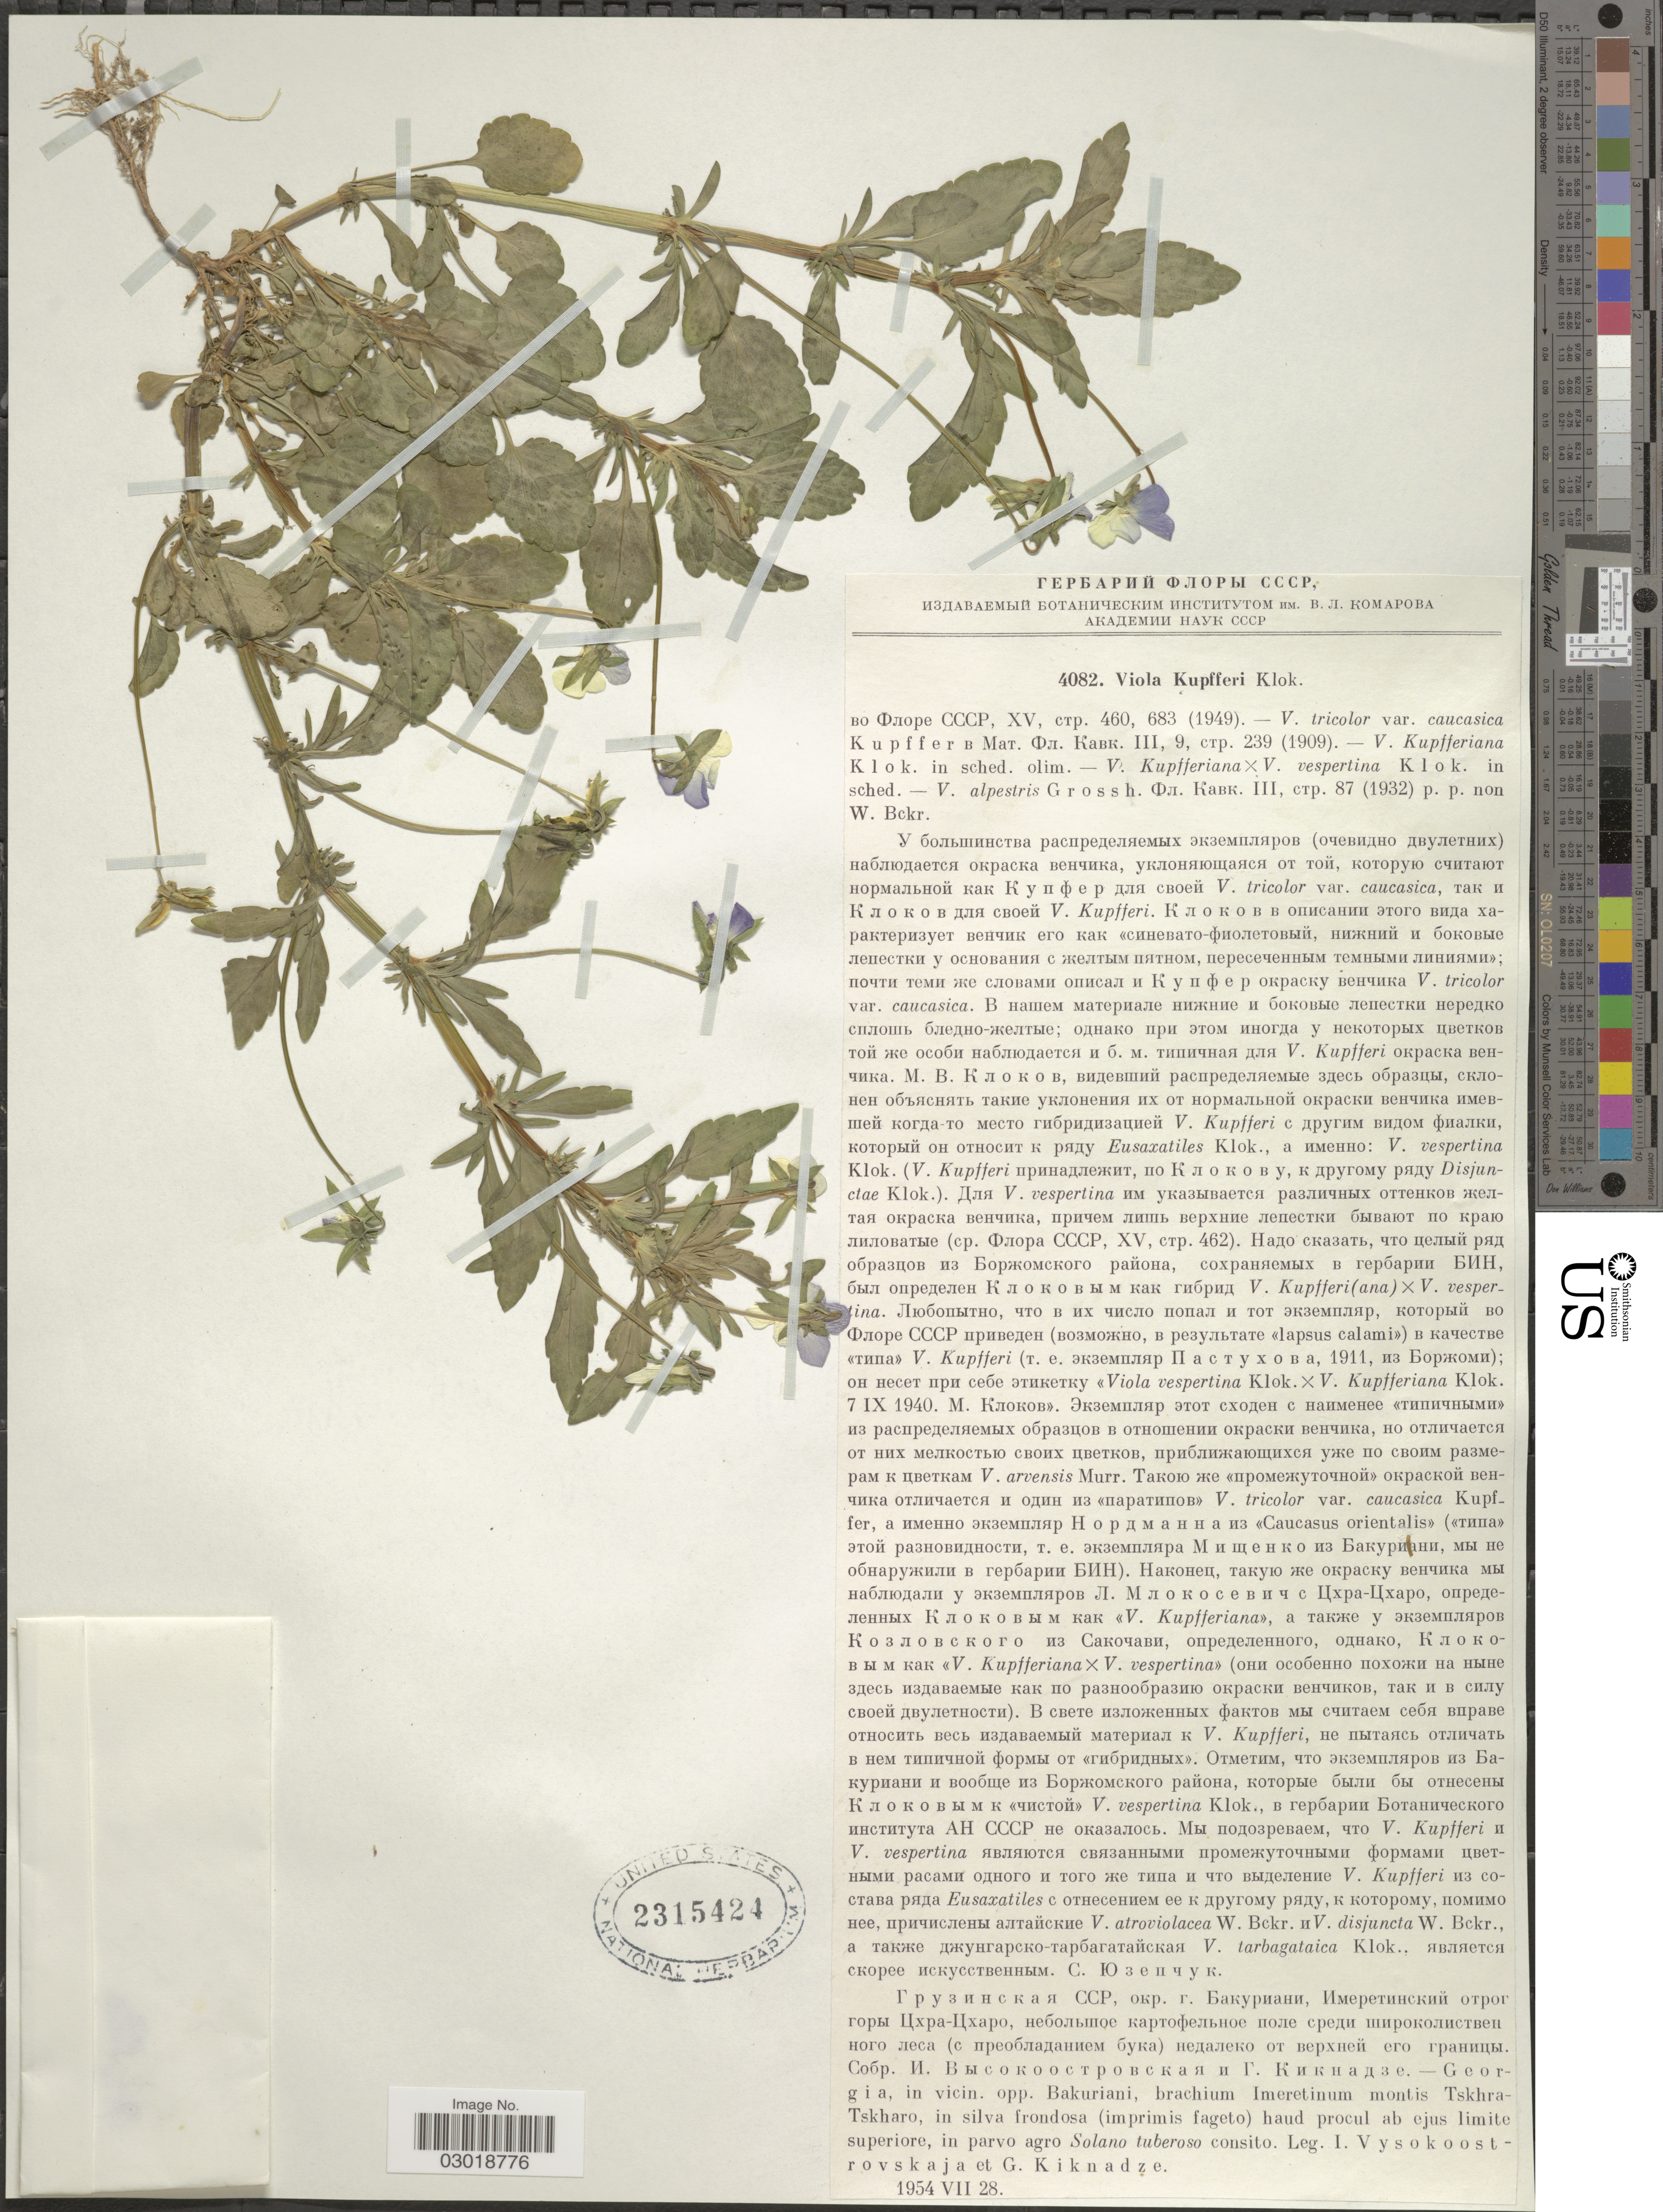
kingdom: Plantae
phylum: Tracheophyta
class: Magnoliopsida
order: Malpighiales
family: Violaceae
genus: Viola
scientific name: Viola kupfferi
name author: Klokov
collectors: I. Vysokoostrovskaja & G. Kiknadze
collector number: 4082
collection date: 1954-07-28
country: Georgia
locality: Georgia, in vicin. opp. Bakuriani, brachium Imeretinum montis Tskhra-Tskharo, in silva frondosa (imprimis fageto) haud procul ab ejus limite superiore, in parvo agro Solano tuberoso consito.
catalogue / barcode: US 2315424